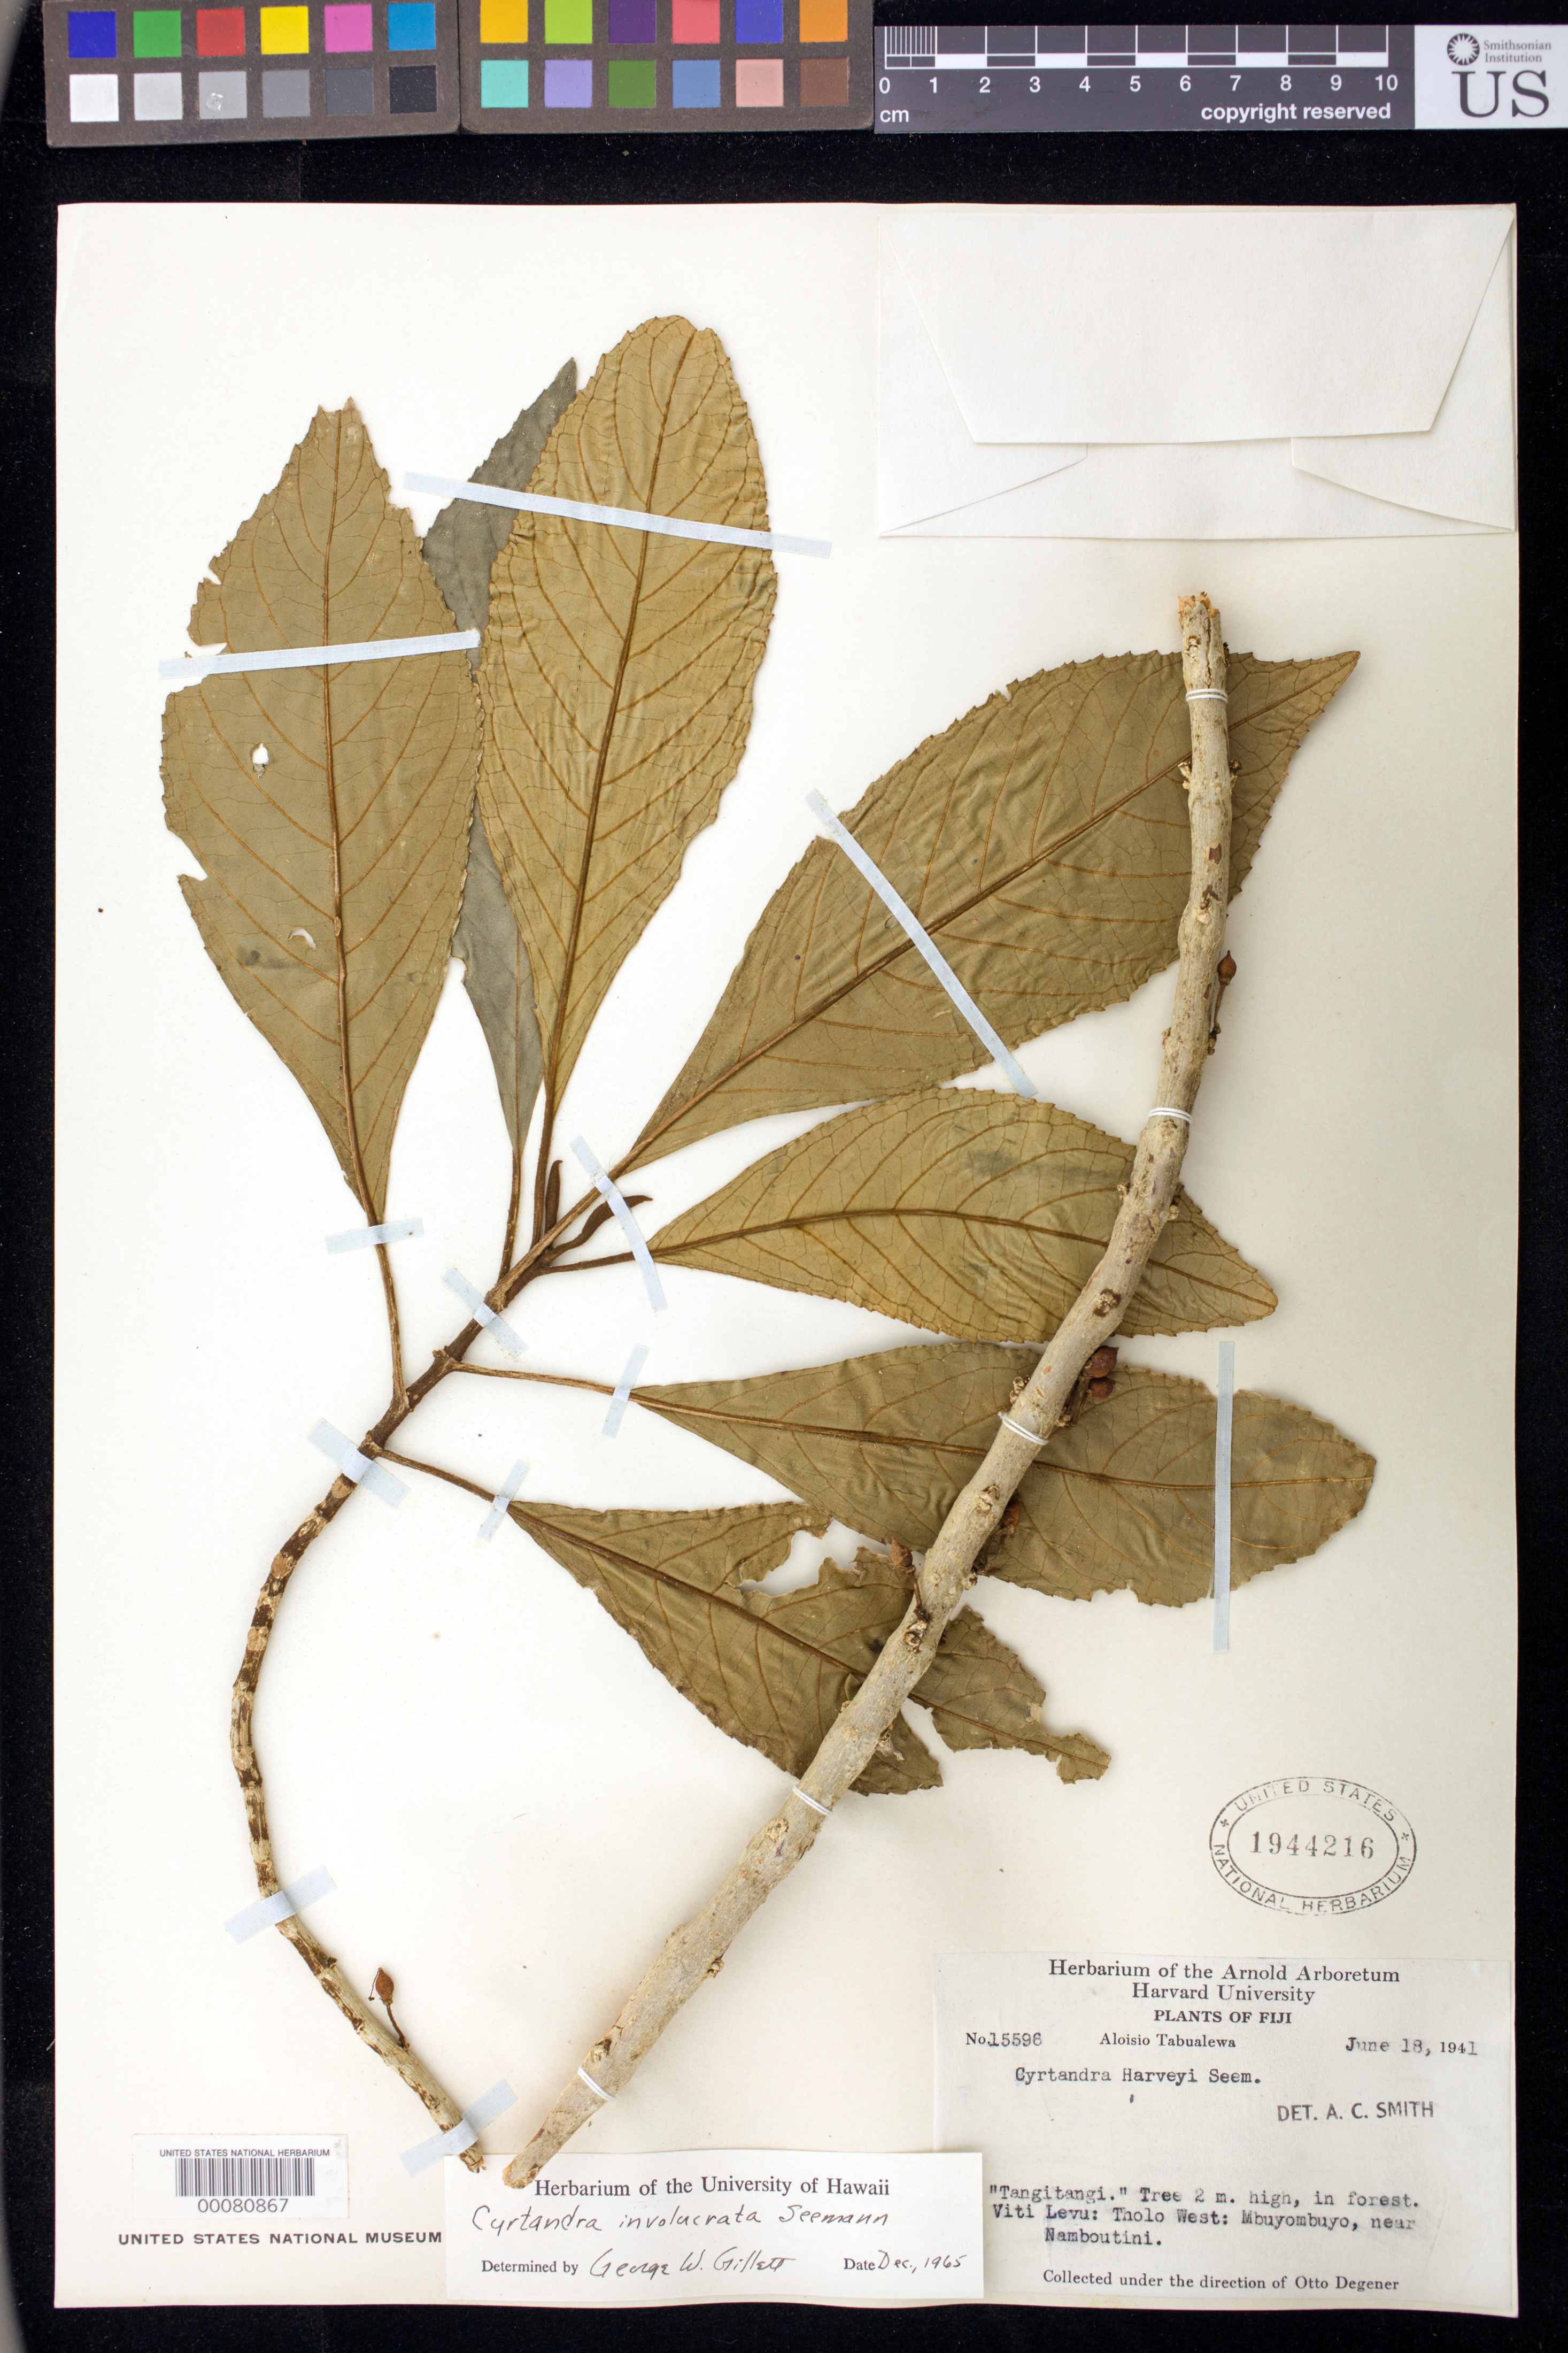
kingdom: Plantae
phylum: Tracheophyta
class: Magnoliopsida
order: Lamiales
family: Gesneriaceae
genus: Cyrtandra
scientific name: Cyrtandra involucrata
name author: Seem.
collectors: A. Tabualewa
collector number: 15596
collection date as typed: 18 Jun 1941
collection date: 1941-06-18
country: Fiji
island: Viti Levu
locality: Tholo west, mbuyombuyo, near namboutini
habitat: In forest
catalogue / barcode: US 1944216